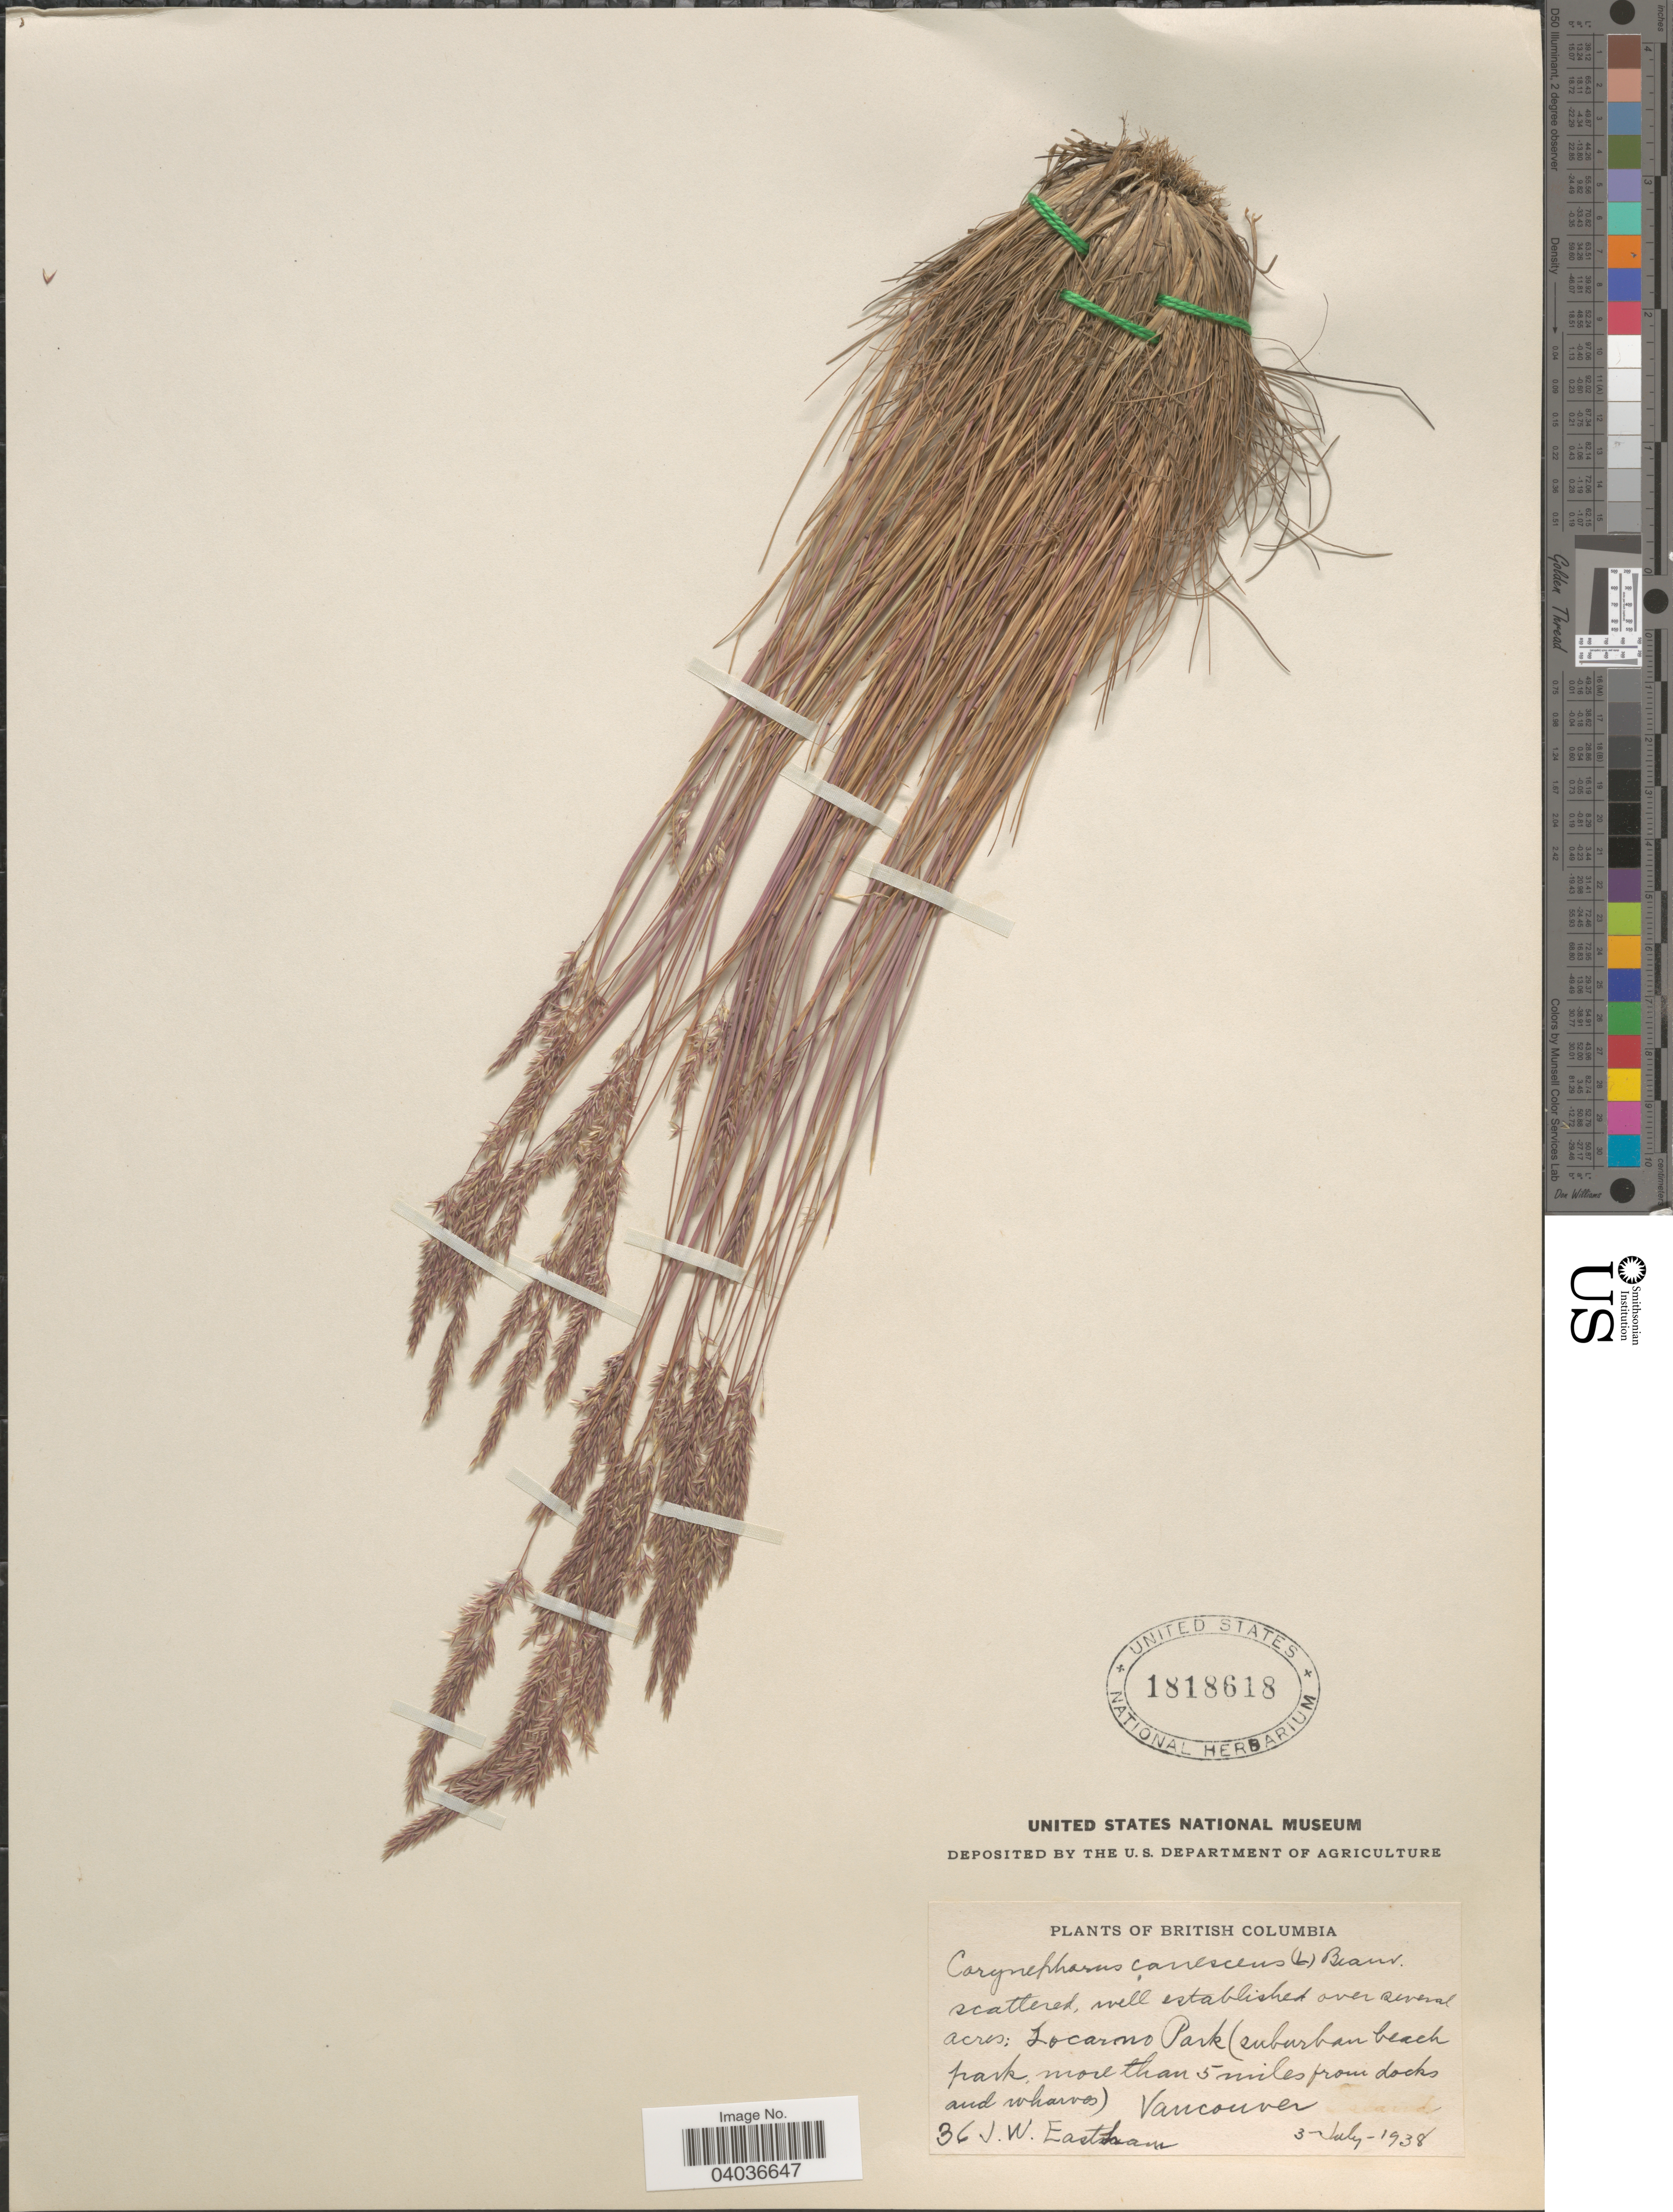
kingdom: Plantae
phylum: Tracheophyta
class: Liliopsida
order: Poales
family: Poaceae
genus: Corynephorus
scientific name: Corynephorus canescens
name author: (L, MEL) P. Beauv.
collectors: J. Eastham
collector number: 36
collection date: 1938-07-03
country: Canada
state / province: British Columbia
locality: Locarmo Park (suburban beach park, more than 5 miles from docks and wharves) Vancouver.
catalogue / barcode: US 1818618